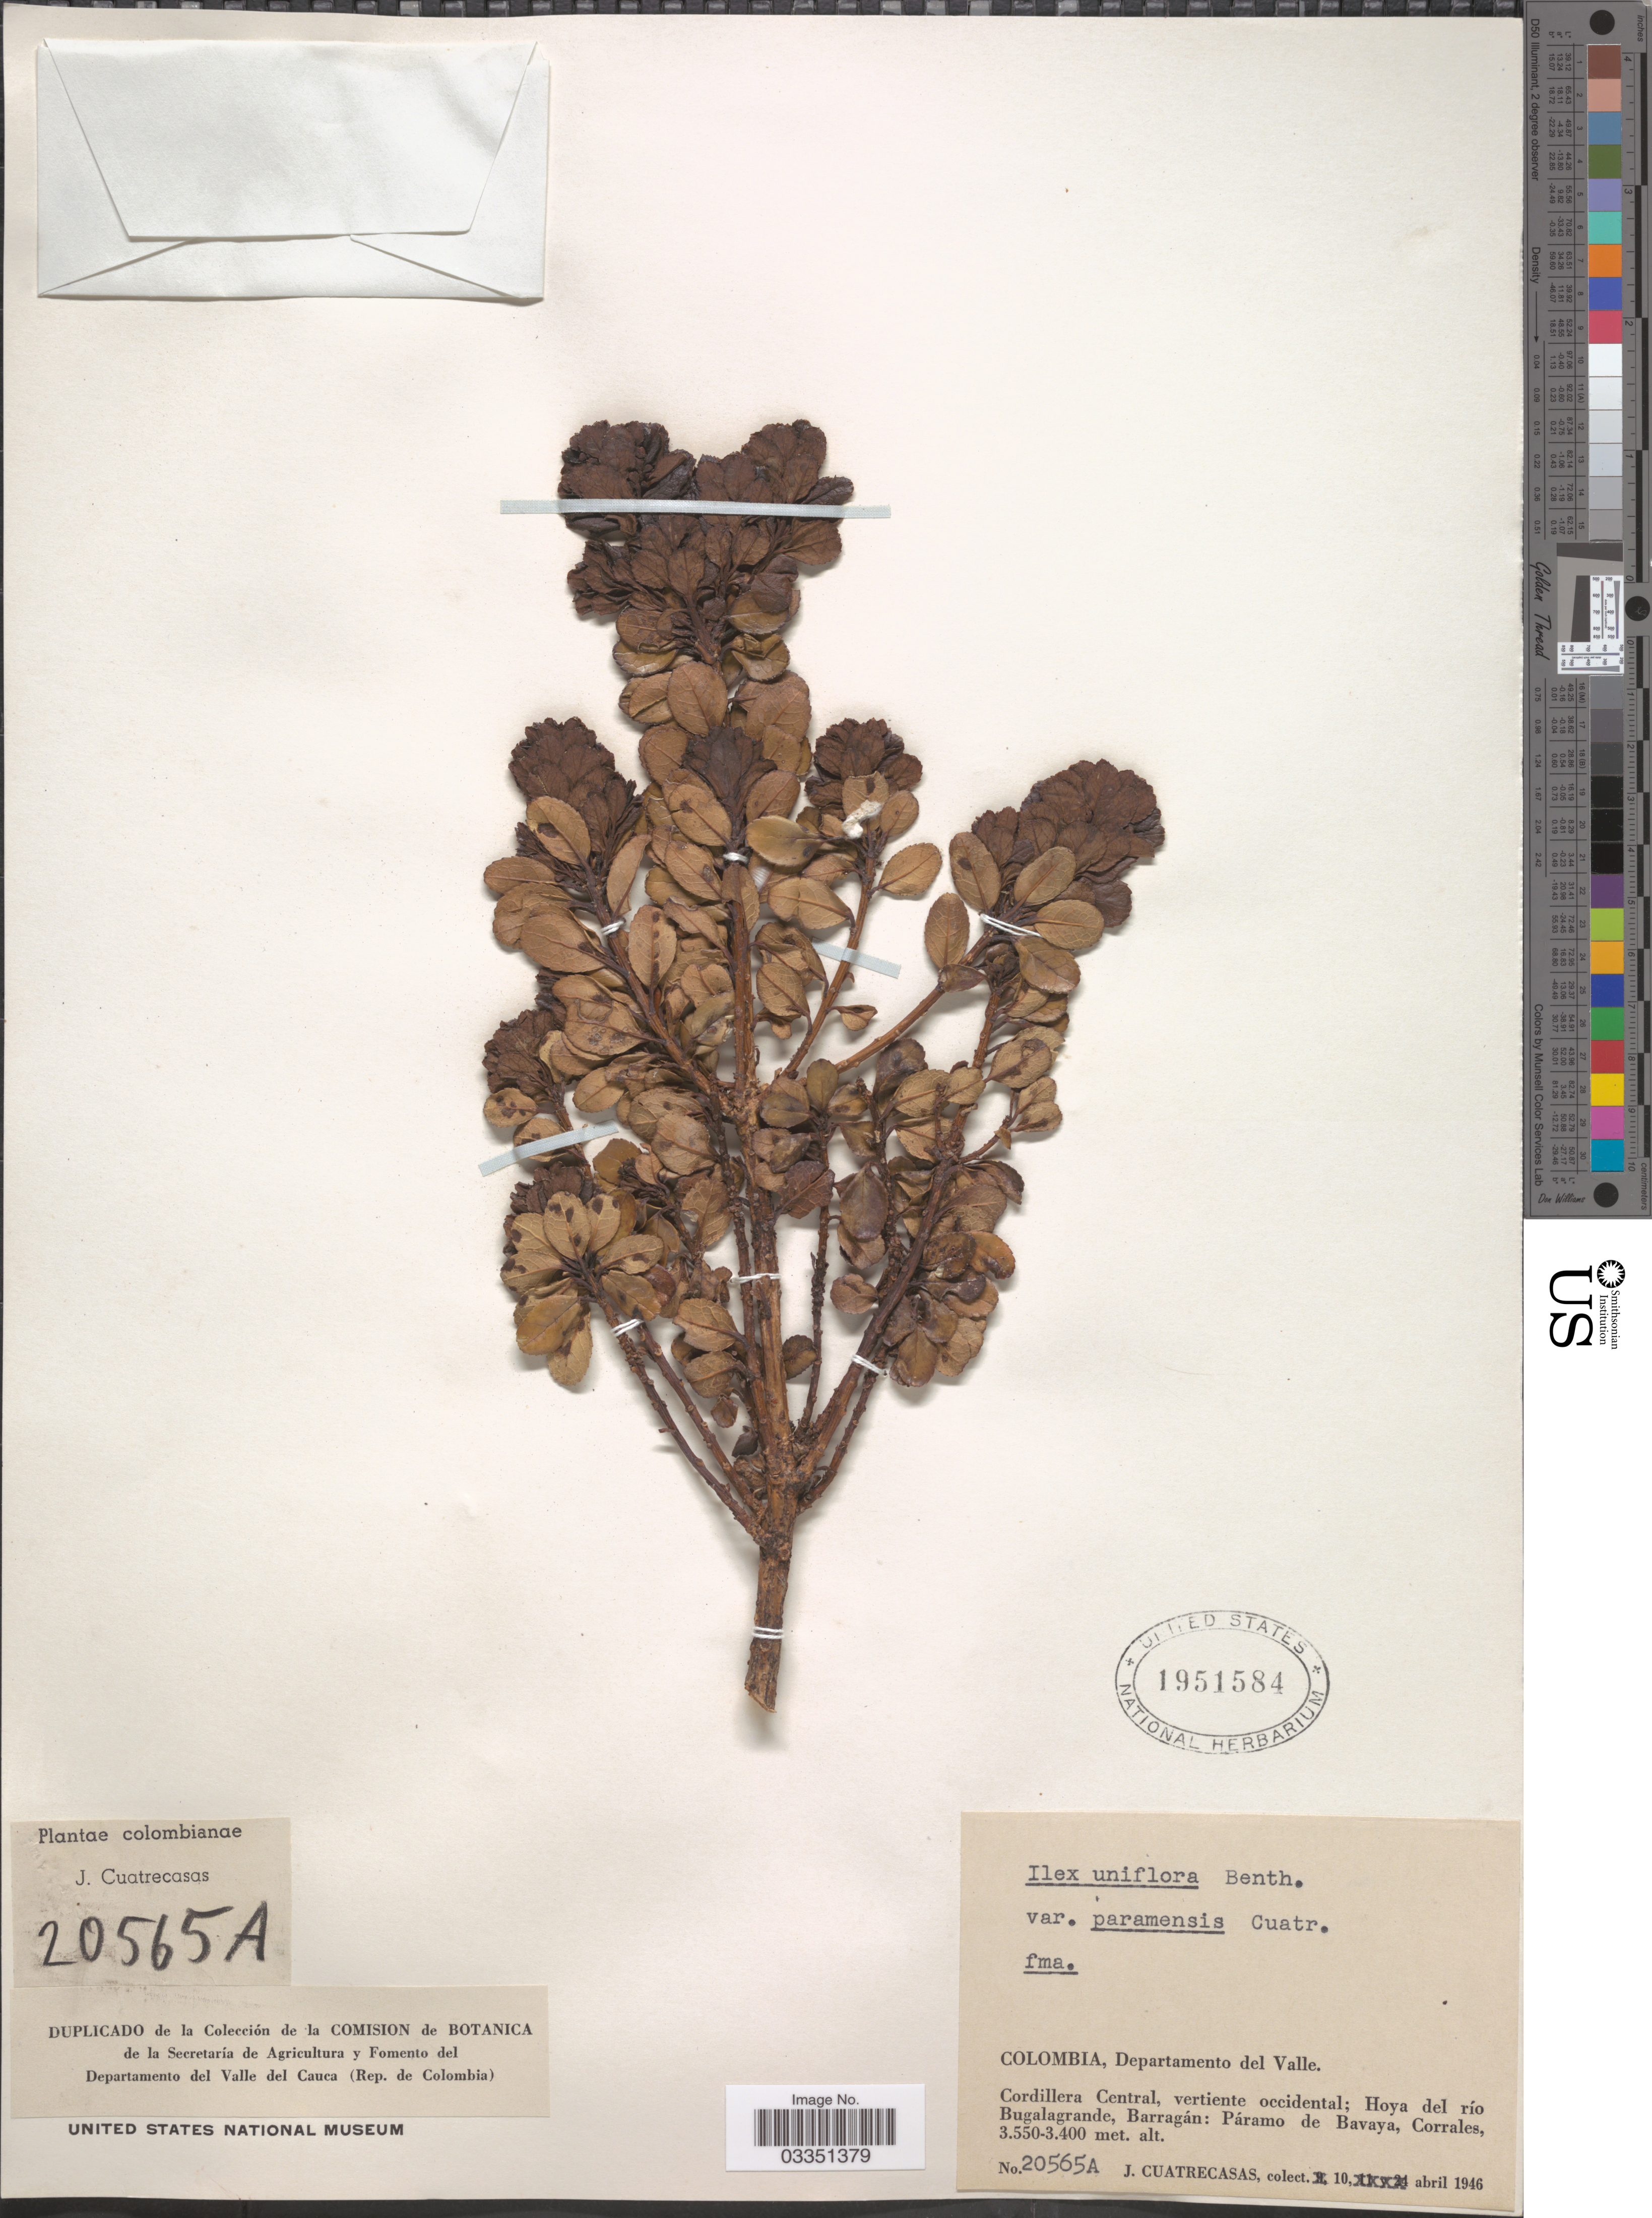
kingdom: Plantae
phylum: Tracheophyta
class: Magnoliopsida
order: Aquifoliales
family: Aquifoliaceae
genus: Ilex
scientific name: Ilex uniflora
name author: Fawc. & Rendle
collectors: J. Cuatrecasas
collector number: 20565A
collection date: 1946-04-10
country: Colombia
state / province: Valle del Cauca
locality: Cordillera Central, vertiente occidental; Hoya del río Bugalagrande, Barragán: Páramo de Bavaya, Corrales.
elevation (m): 3400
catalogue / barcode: US 1951584